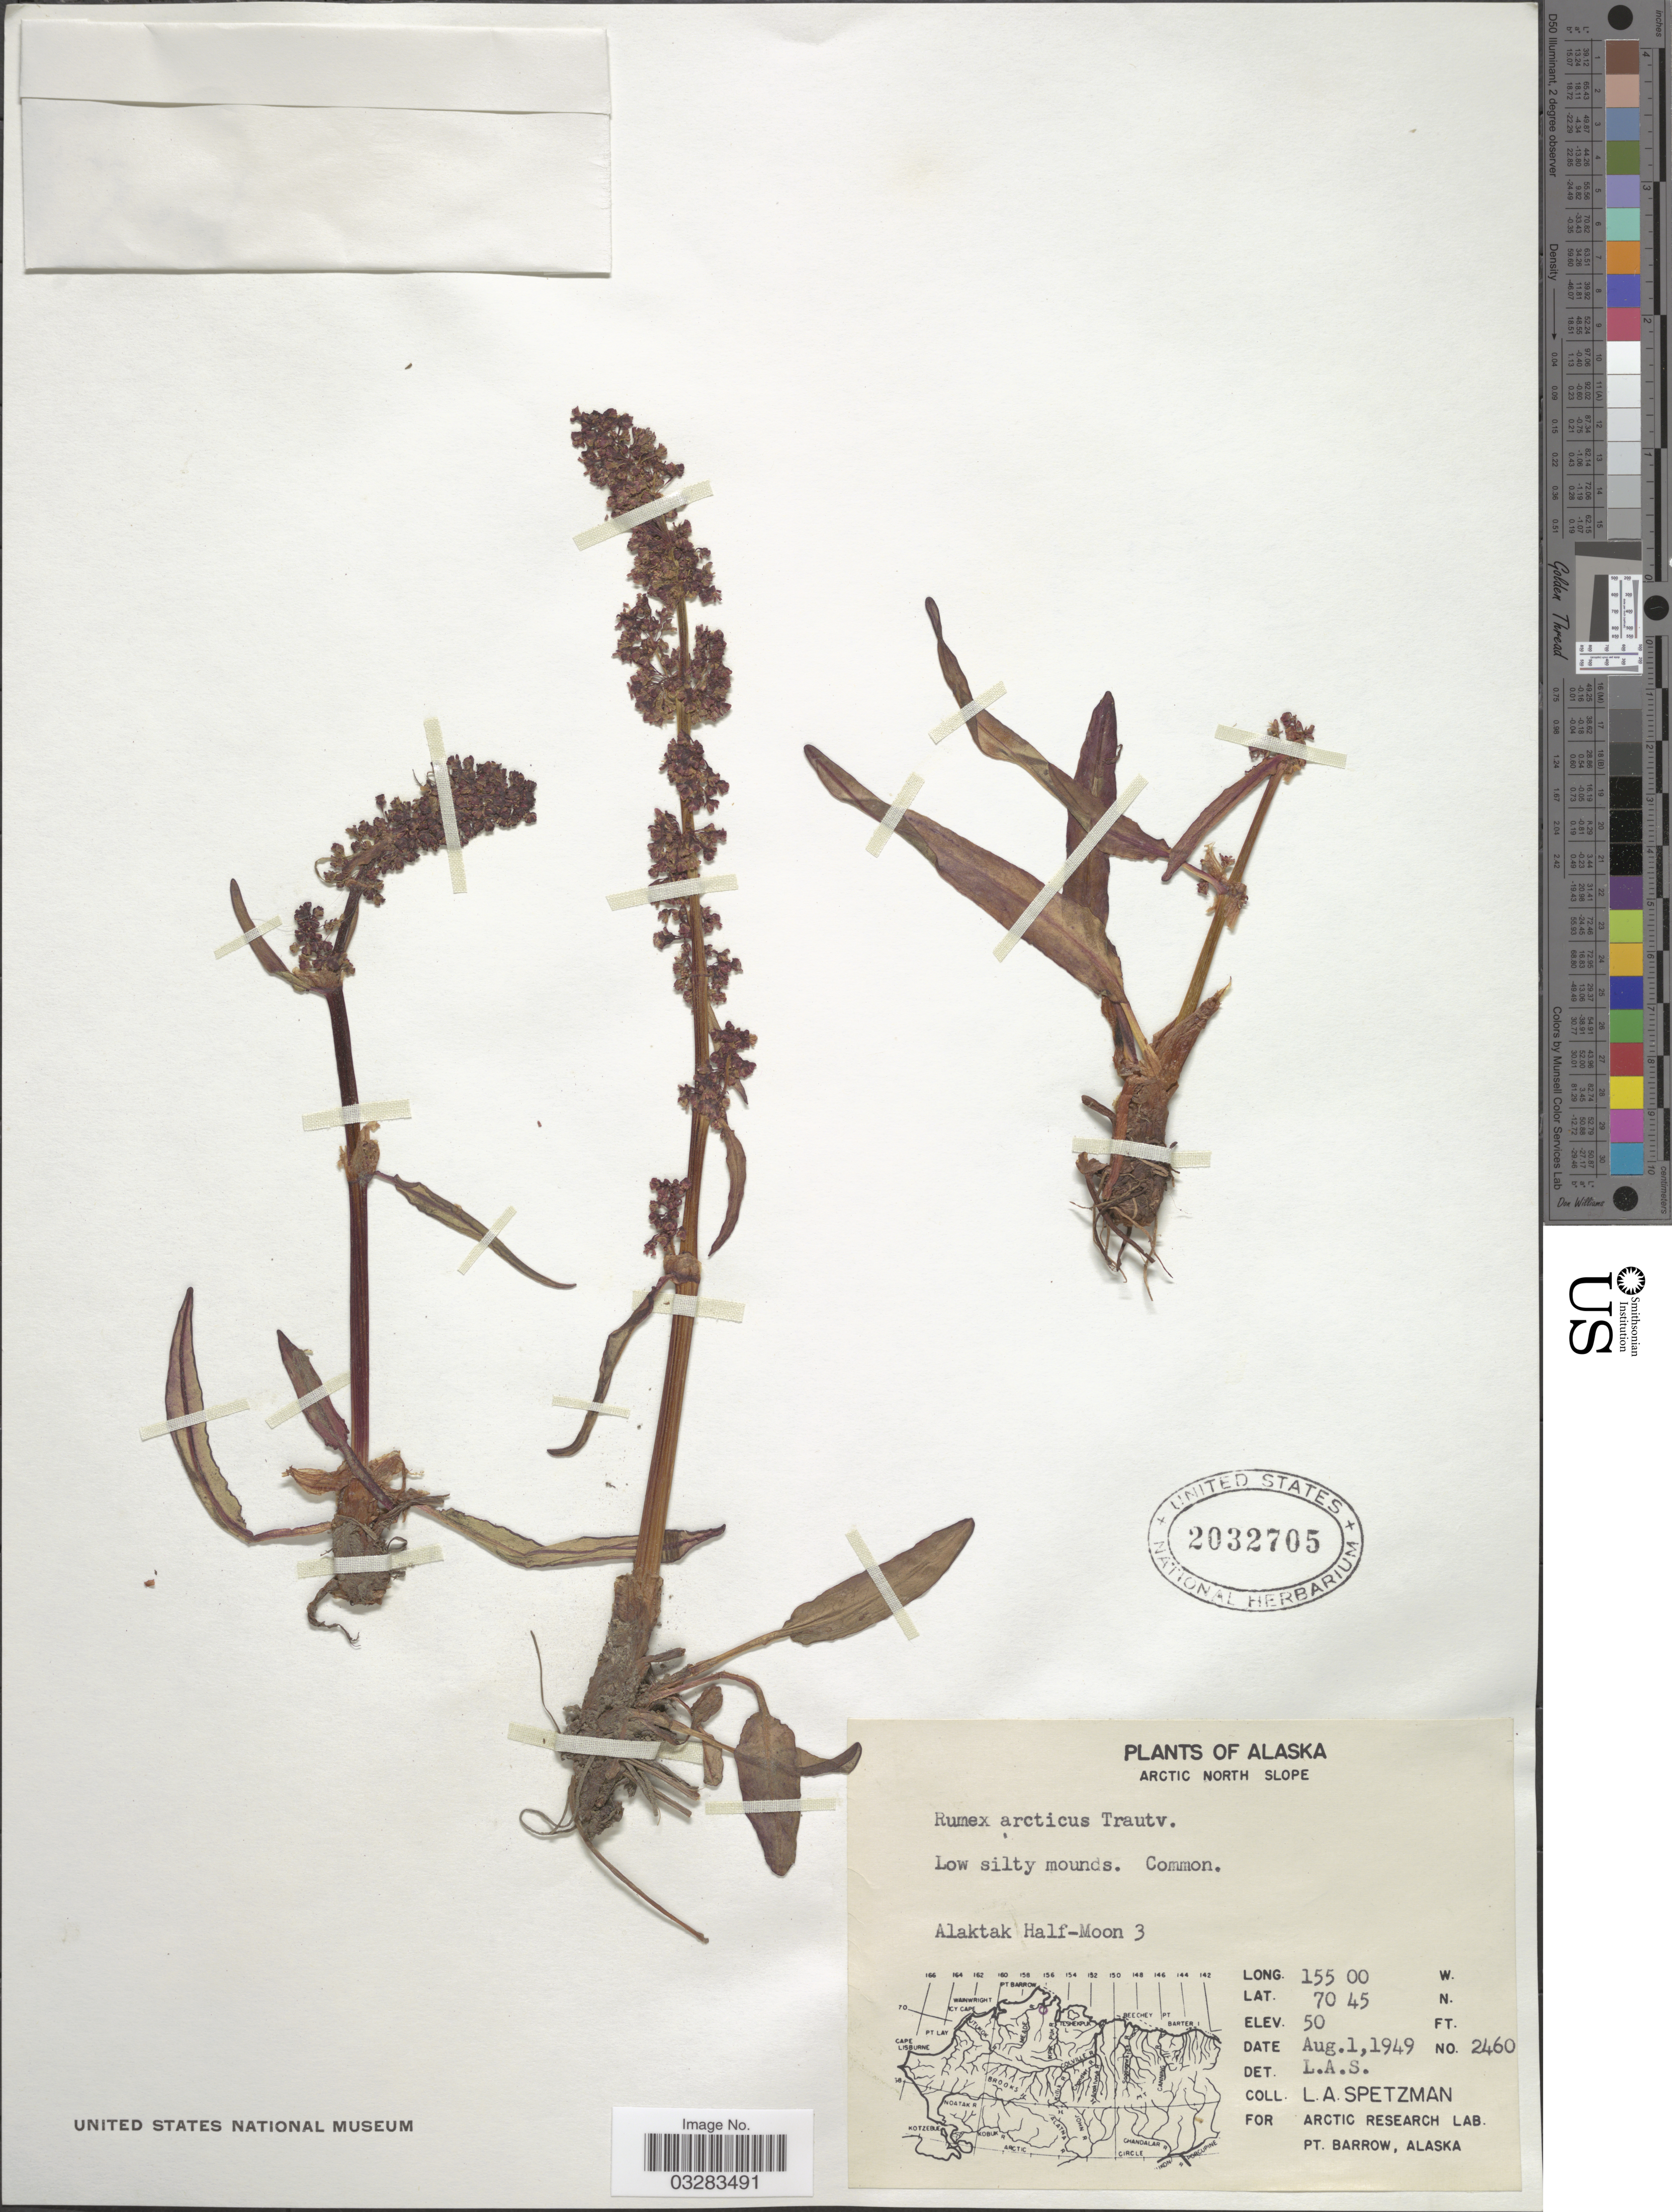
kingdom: Plantae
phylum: Tracheophyta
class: Magnoliopsida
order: Caryophyllales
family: Polygonaceae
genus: Rumex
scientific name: Rumex arcticus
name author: Trautv.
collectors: L. Spetzman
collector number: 2460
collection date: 1949-08-01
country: United States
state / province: Alaska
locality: Arctic North Slope. Alaktak Half-Moon 3.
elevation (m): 15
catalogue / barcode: US 2032705